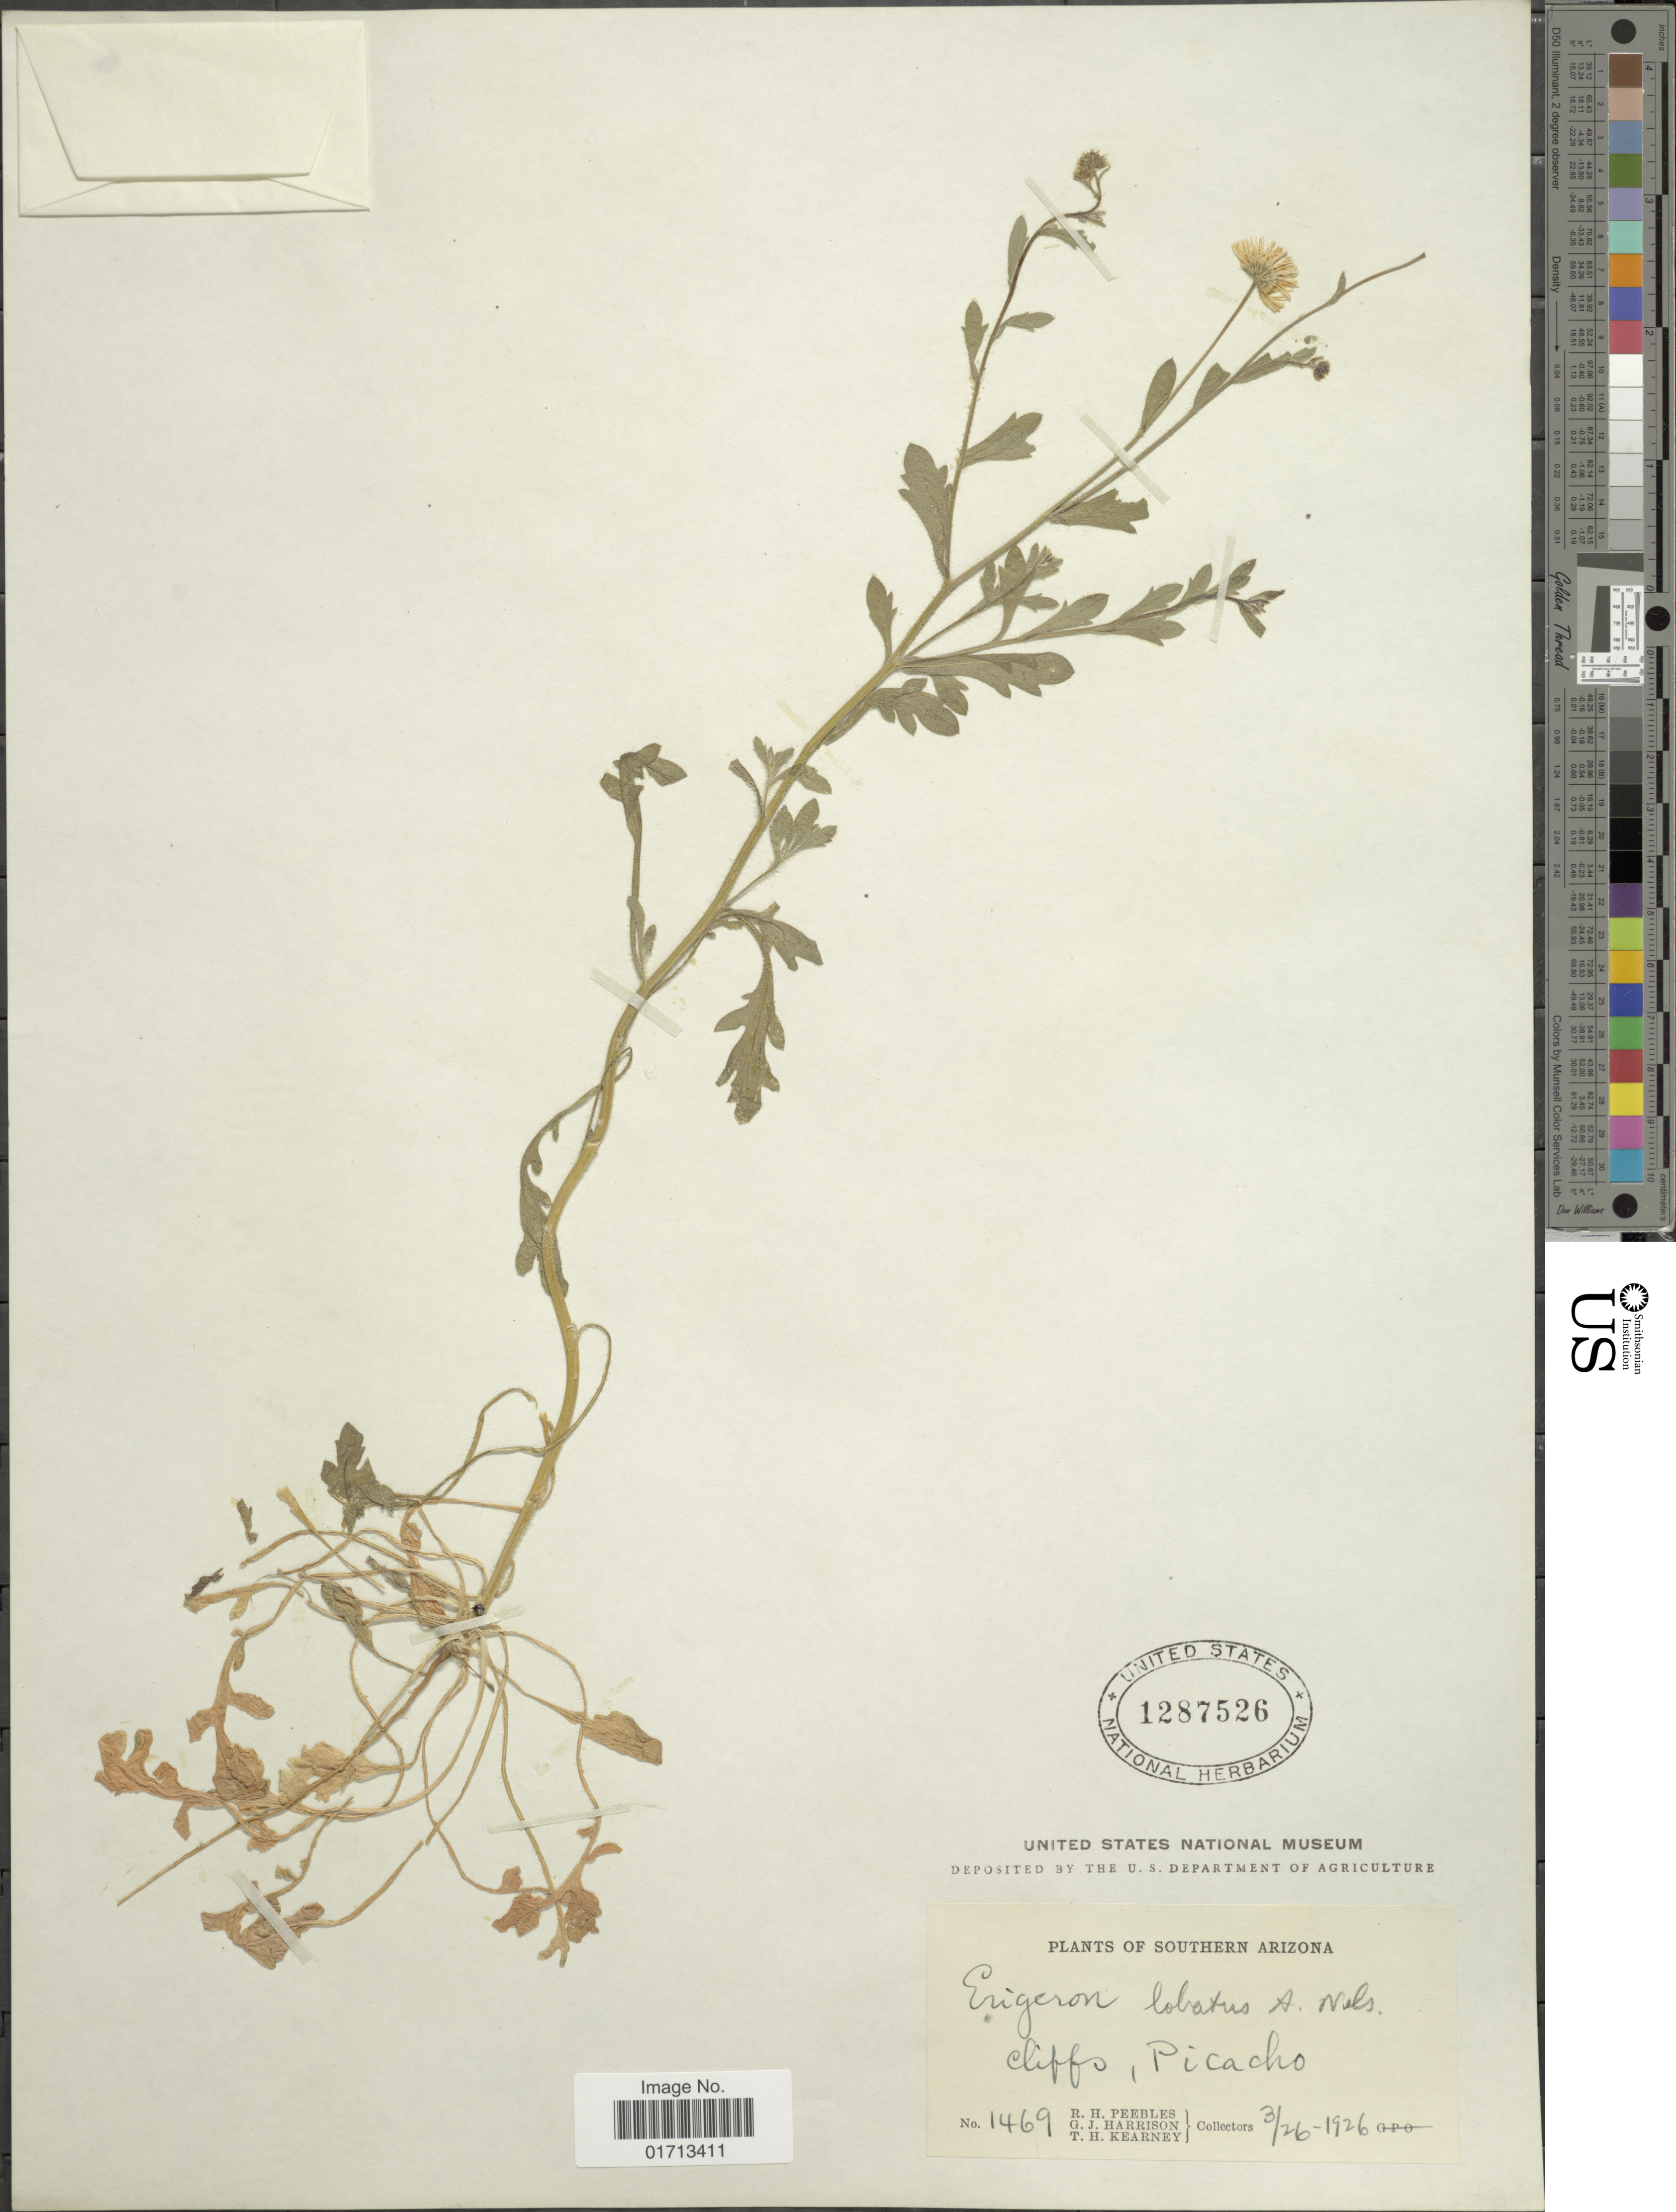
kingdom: Plantae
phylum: Tracheophyta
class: Magnoliopsida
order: Asterales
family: Asteraceae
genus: Erigeron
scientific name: Erigeron lobatus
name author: A. Nelson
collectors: R. H. Peebles, G. J. Harrison & T. H. Kearney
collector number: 1469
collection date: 1926-03-26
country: United States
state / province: Arizona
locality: Southern Arizona. Cliffs, Picacho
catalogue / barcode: US 1287526